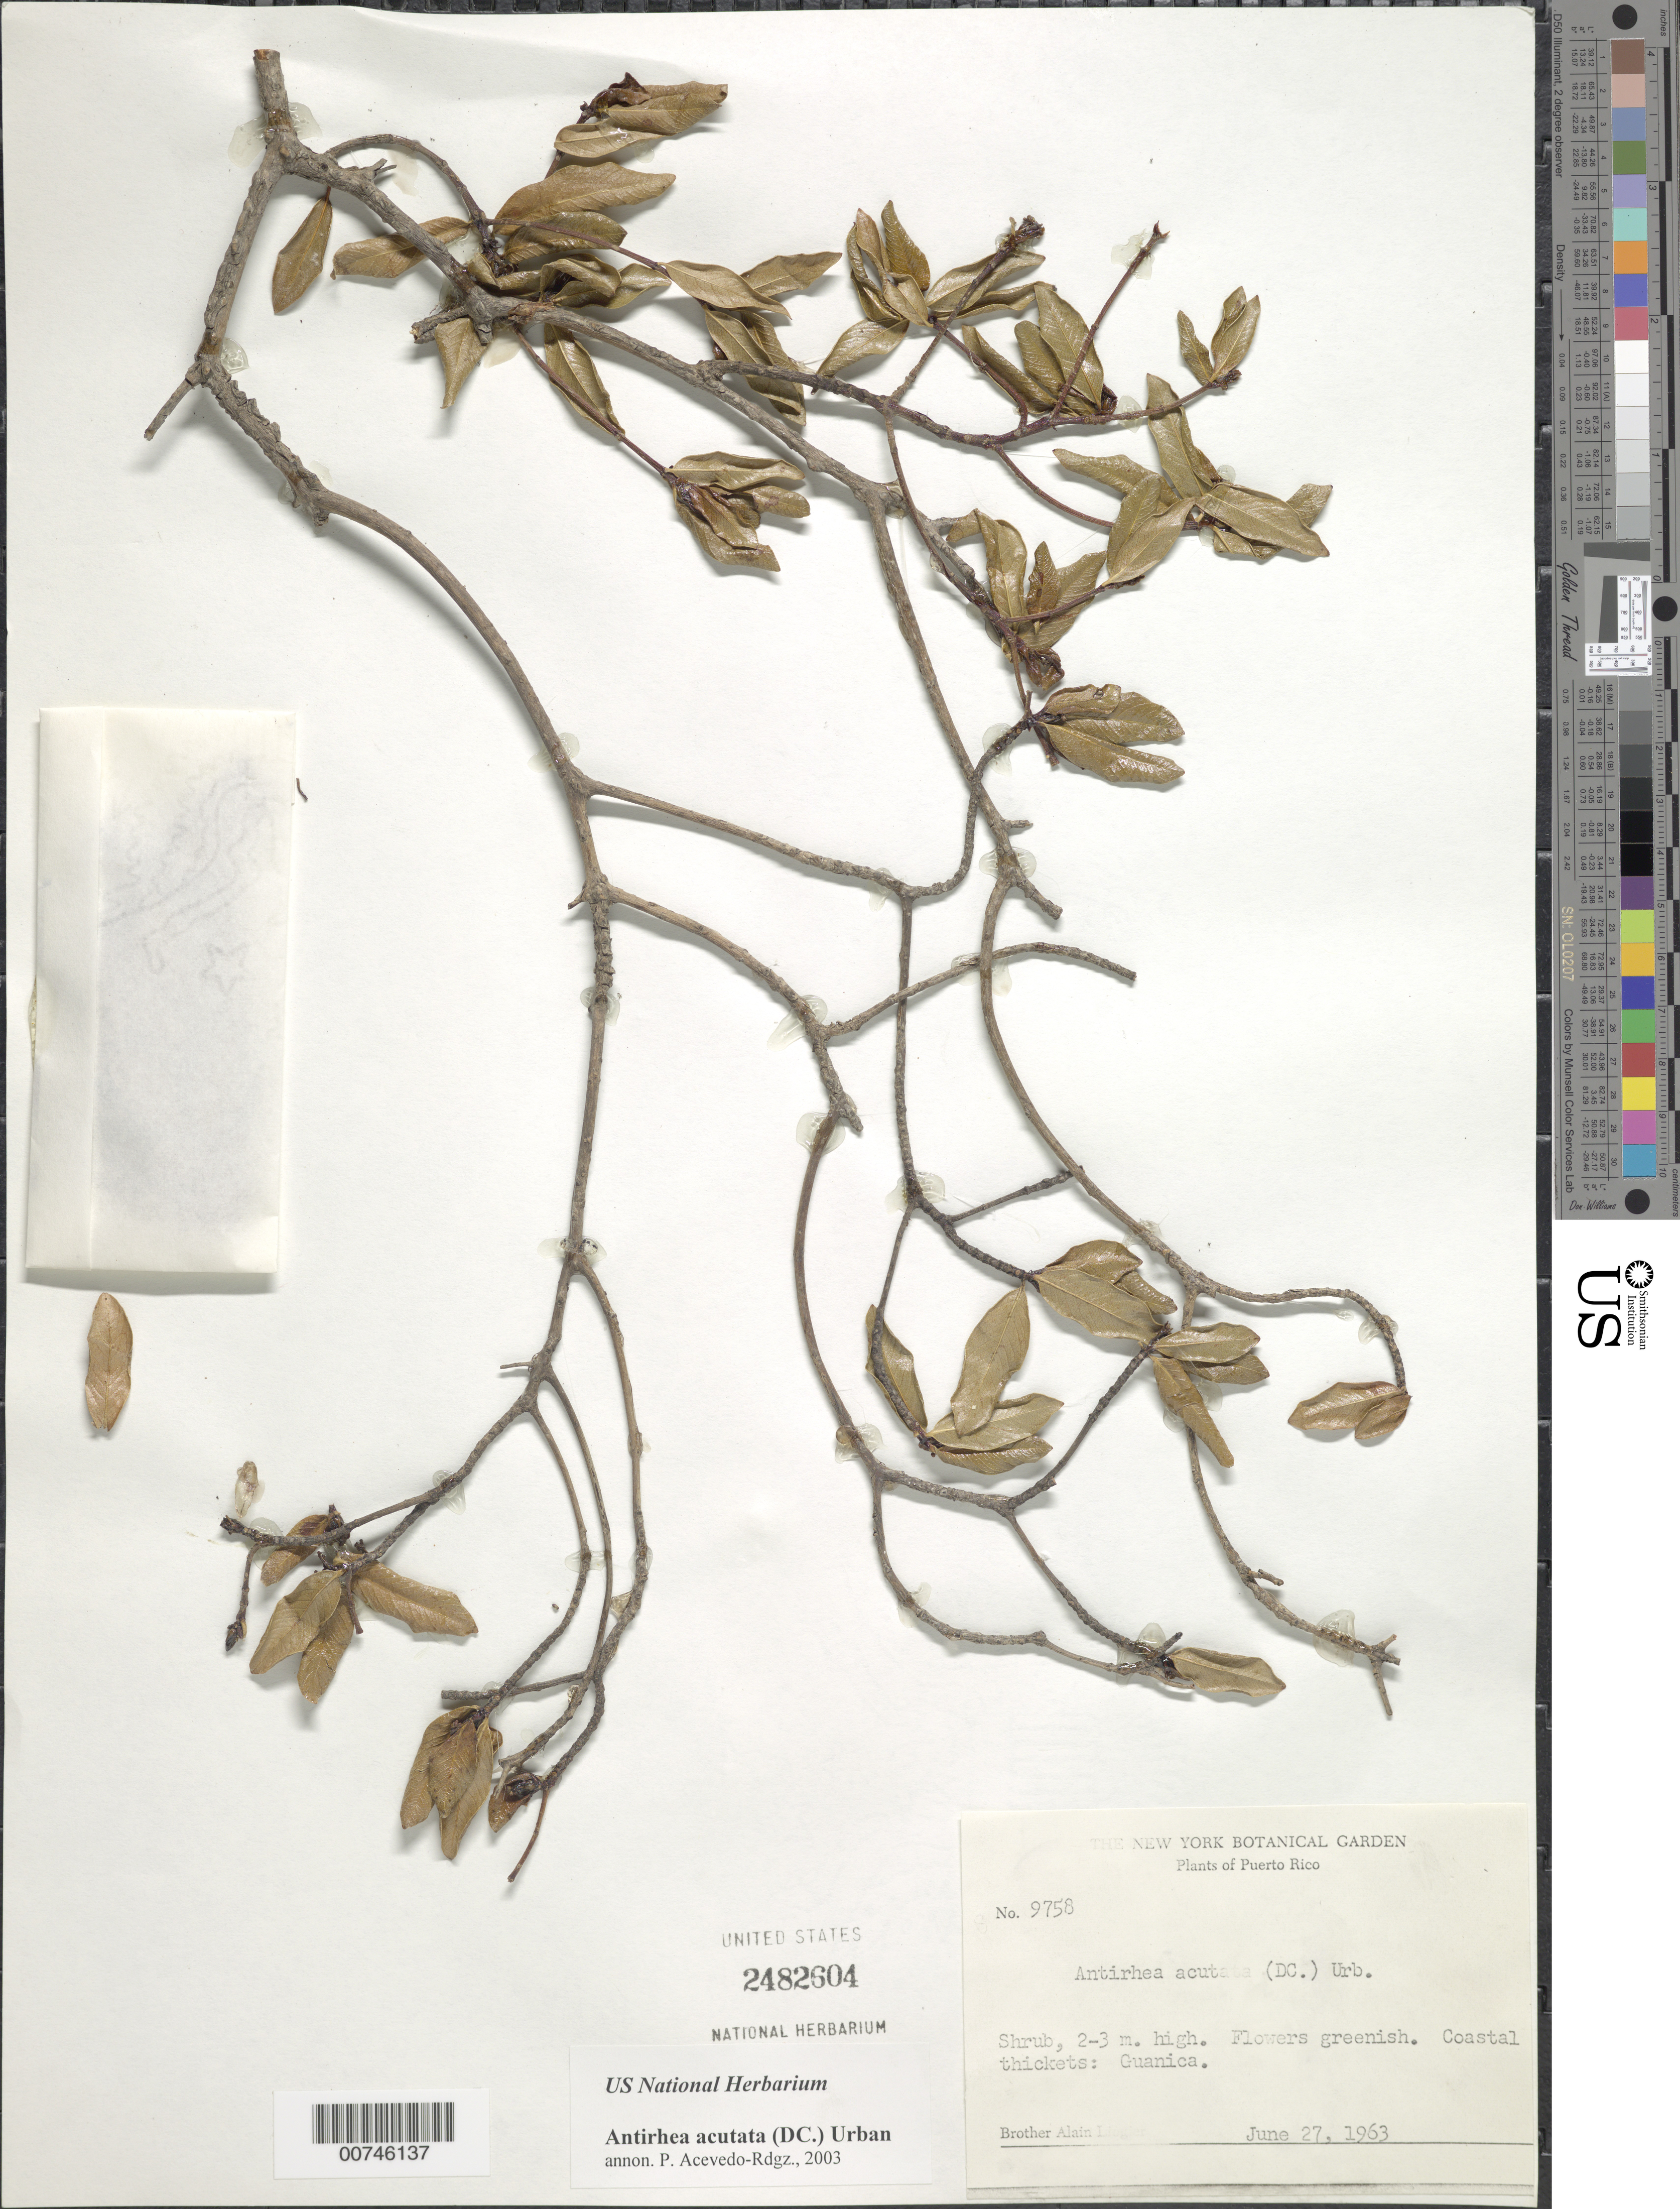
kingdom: Plantae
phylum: Tracheophyta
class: Magnoliopsida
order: Gentianales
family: Rubiaceae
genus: Stenostomum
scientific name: Stenostomum acutatum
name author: DC.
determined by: Acevedo-Rodríguez, P., (BOT), Smithsonian Institution - National Museum of Natural History (UNITED STATES)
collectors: A. H. Liogier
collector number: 9758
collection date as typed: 27 Jun 1963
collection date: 1963-06-27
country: Puerto Rico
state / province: Guánica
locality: Guánica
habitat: Coastal thickets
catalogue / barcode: US 2482604